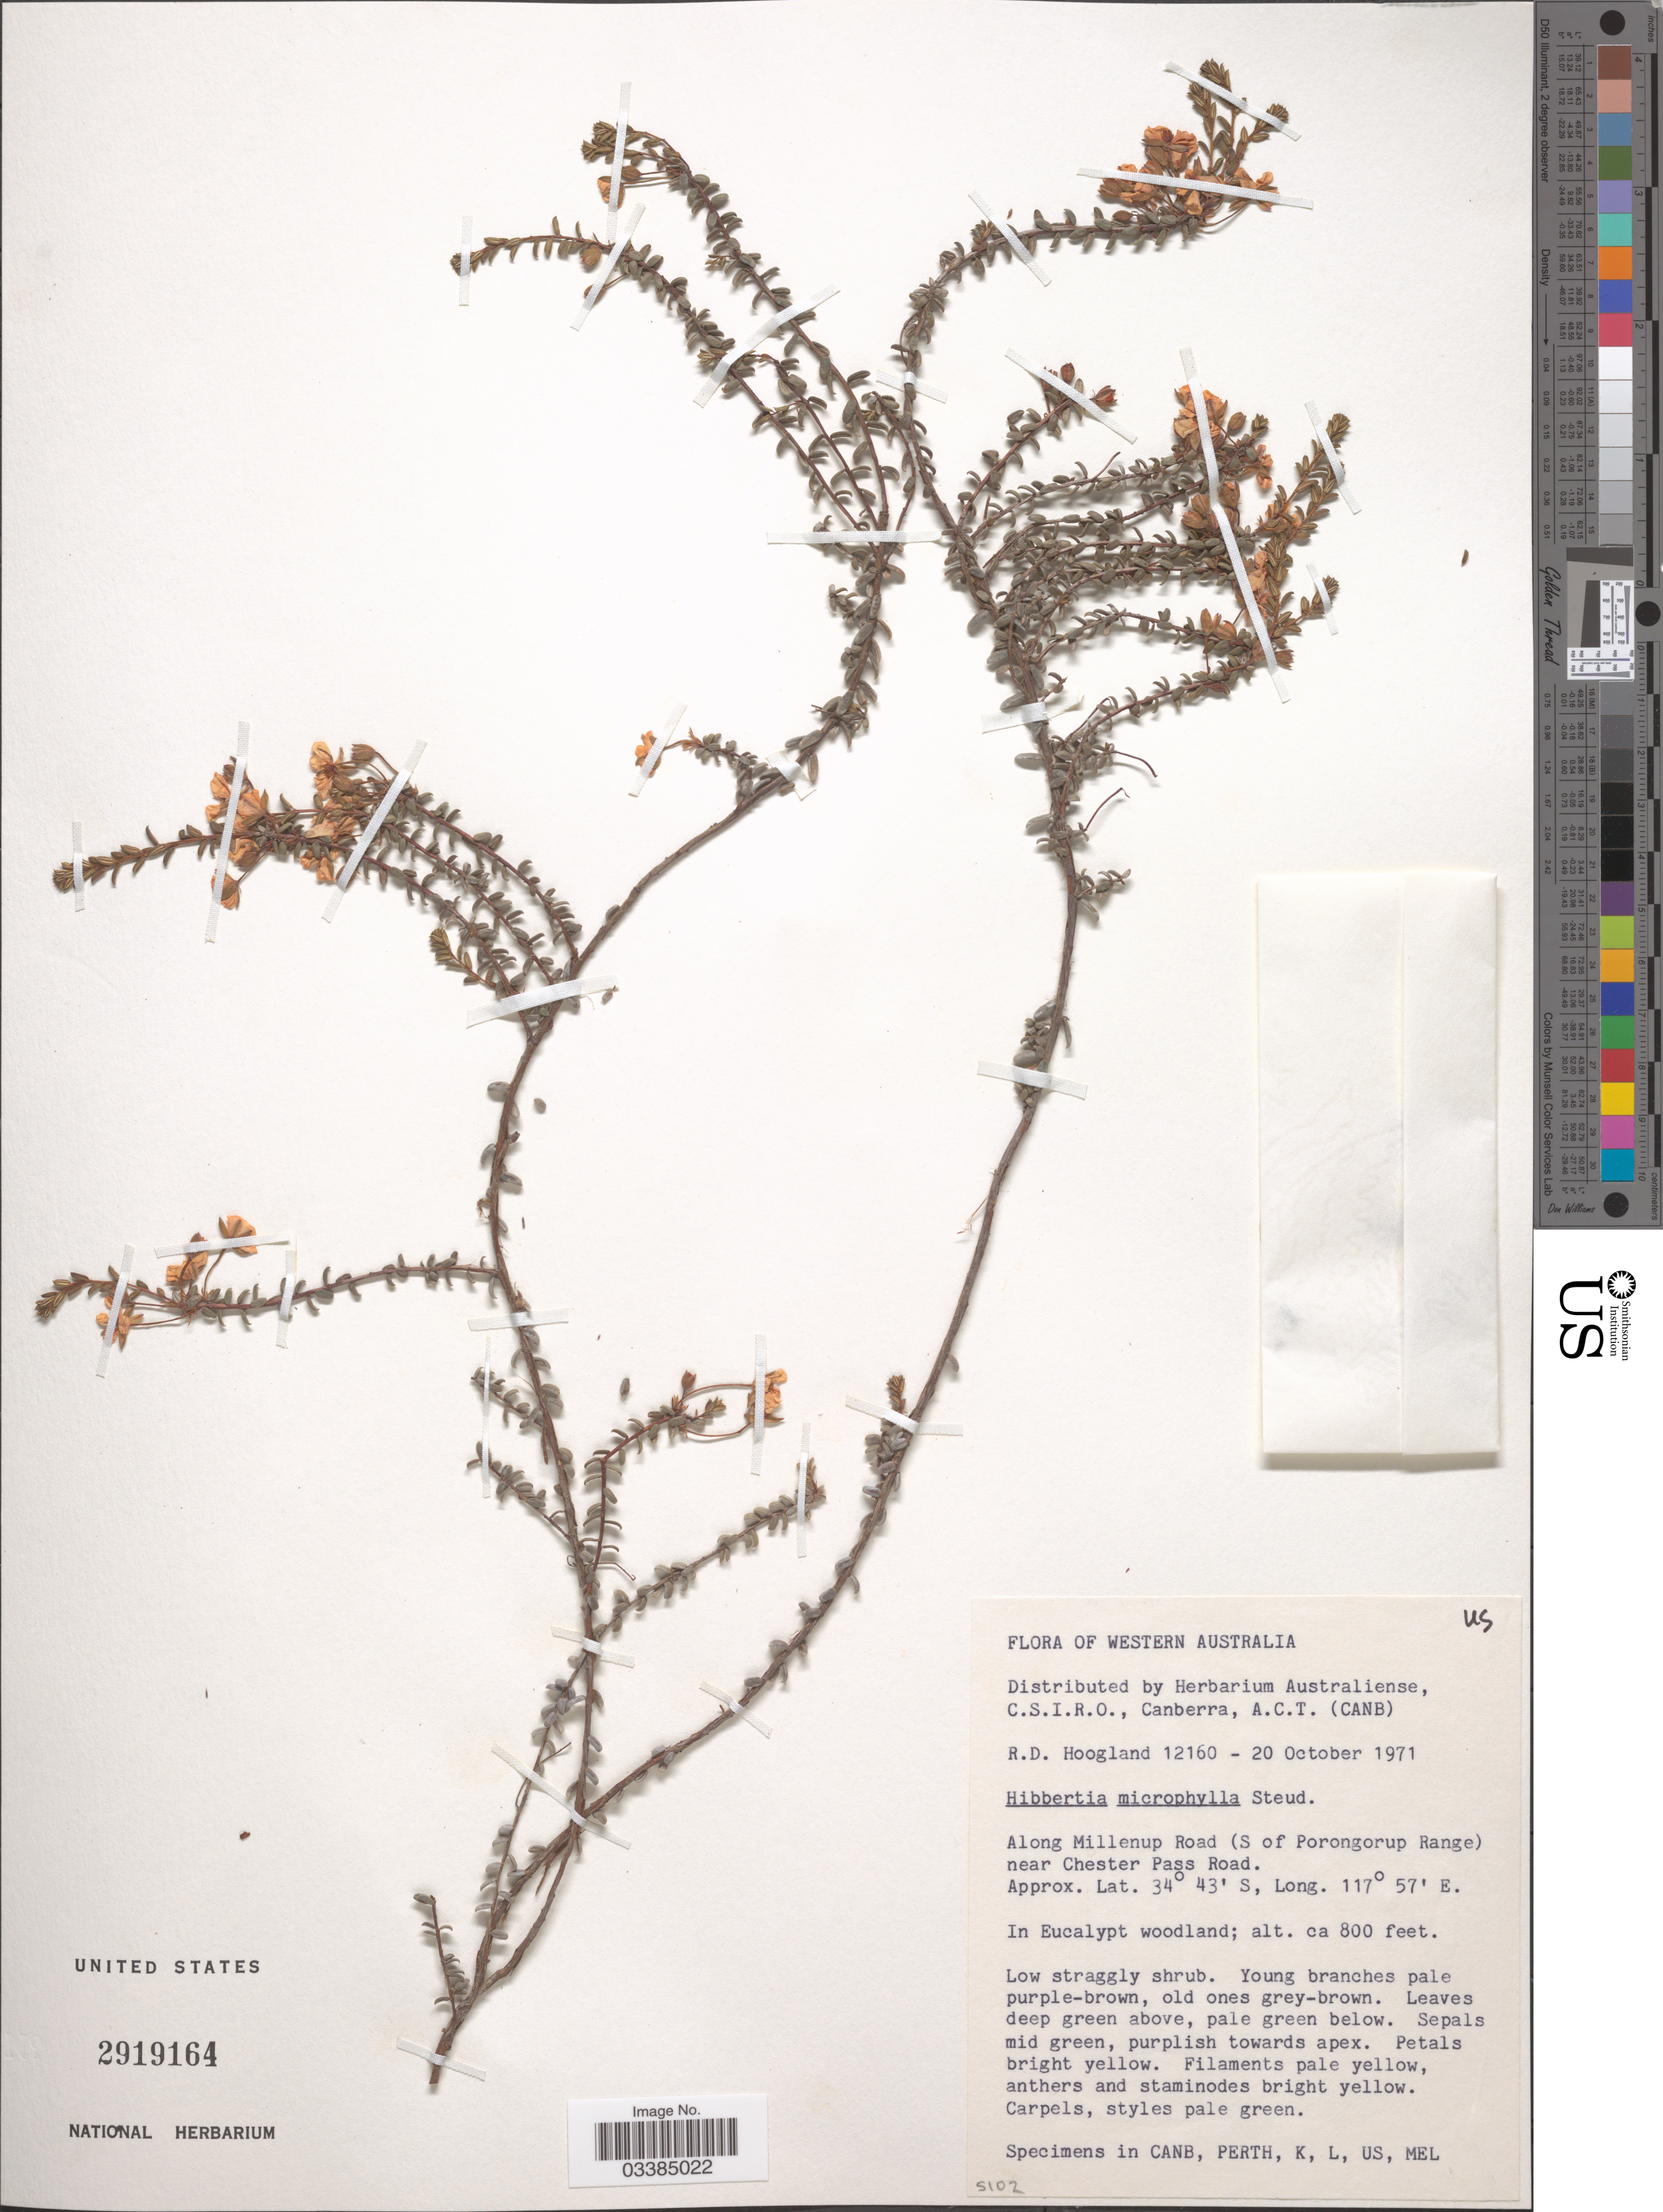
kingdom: Plantae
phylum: Tracheophyta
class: Magnoliopsida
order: Dilleniales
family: Dilleniaceae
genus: Hibbertia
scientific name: Hibbertia microphylla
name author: Steud.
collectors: R. D. Hoogland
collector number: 12160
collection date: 1971-10-20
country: Australia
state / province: Western Australia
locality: Along Millenup Road (S of Porongorup Range) near Chester Pass Road.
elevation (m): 244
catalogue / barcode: US 2919164